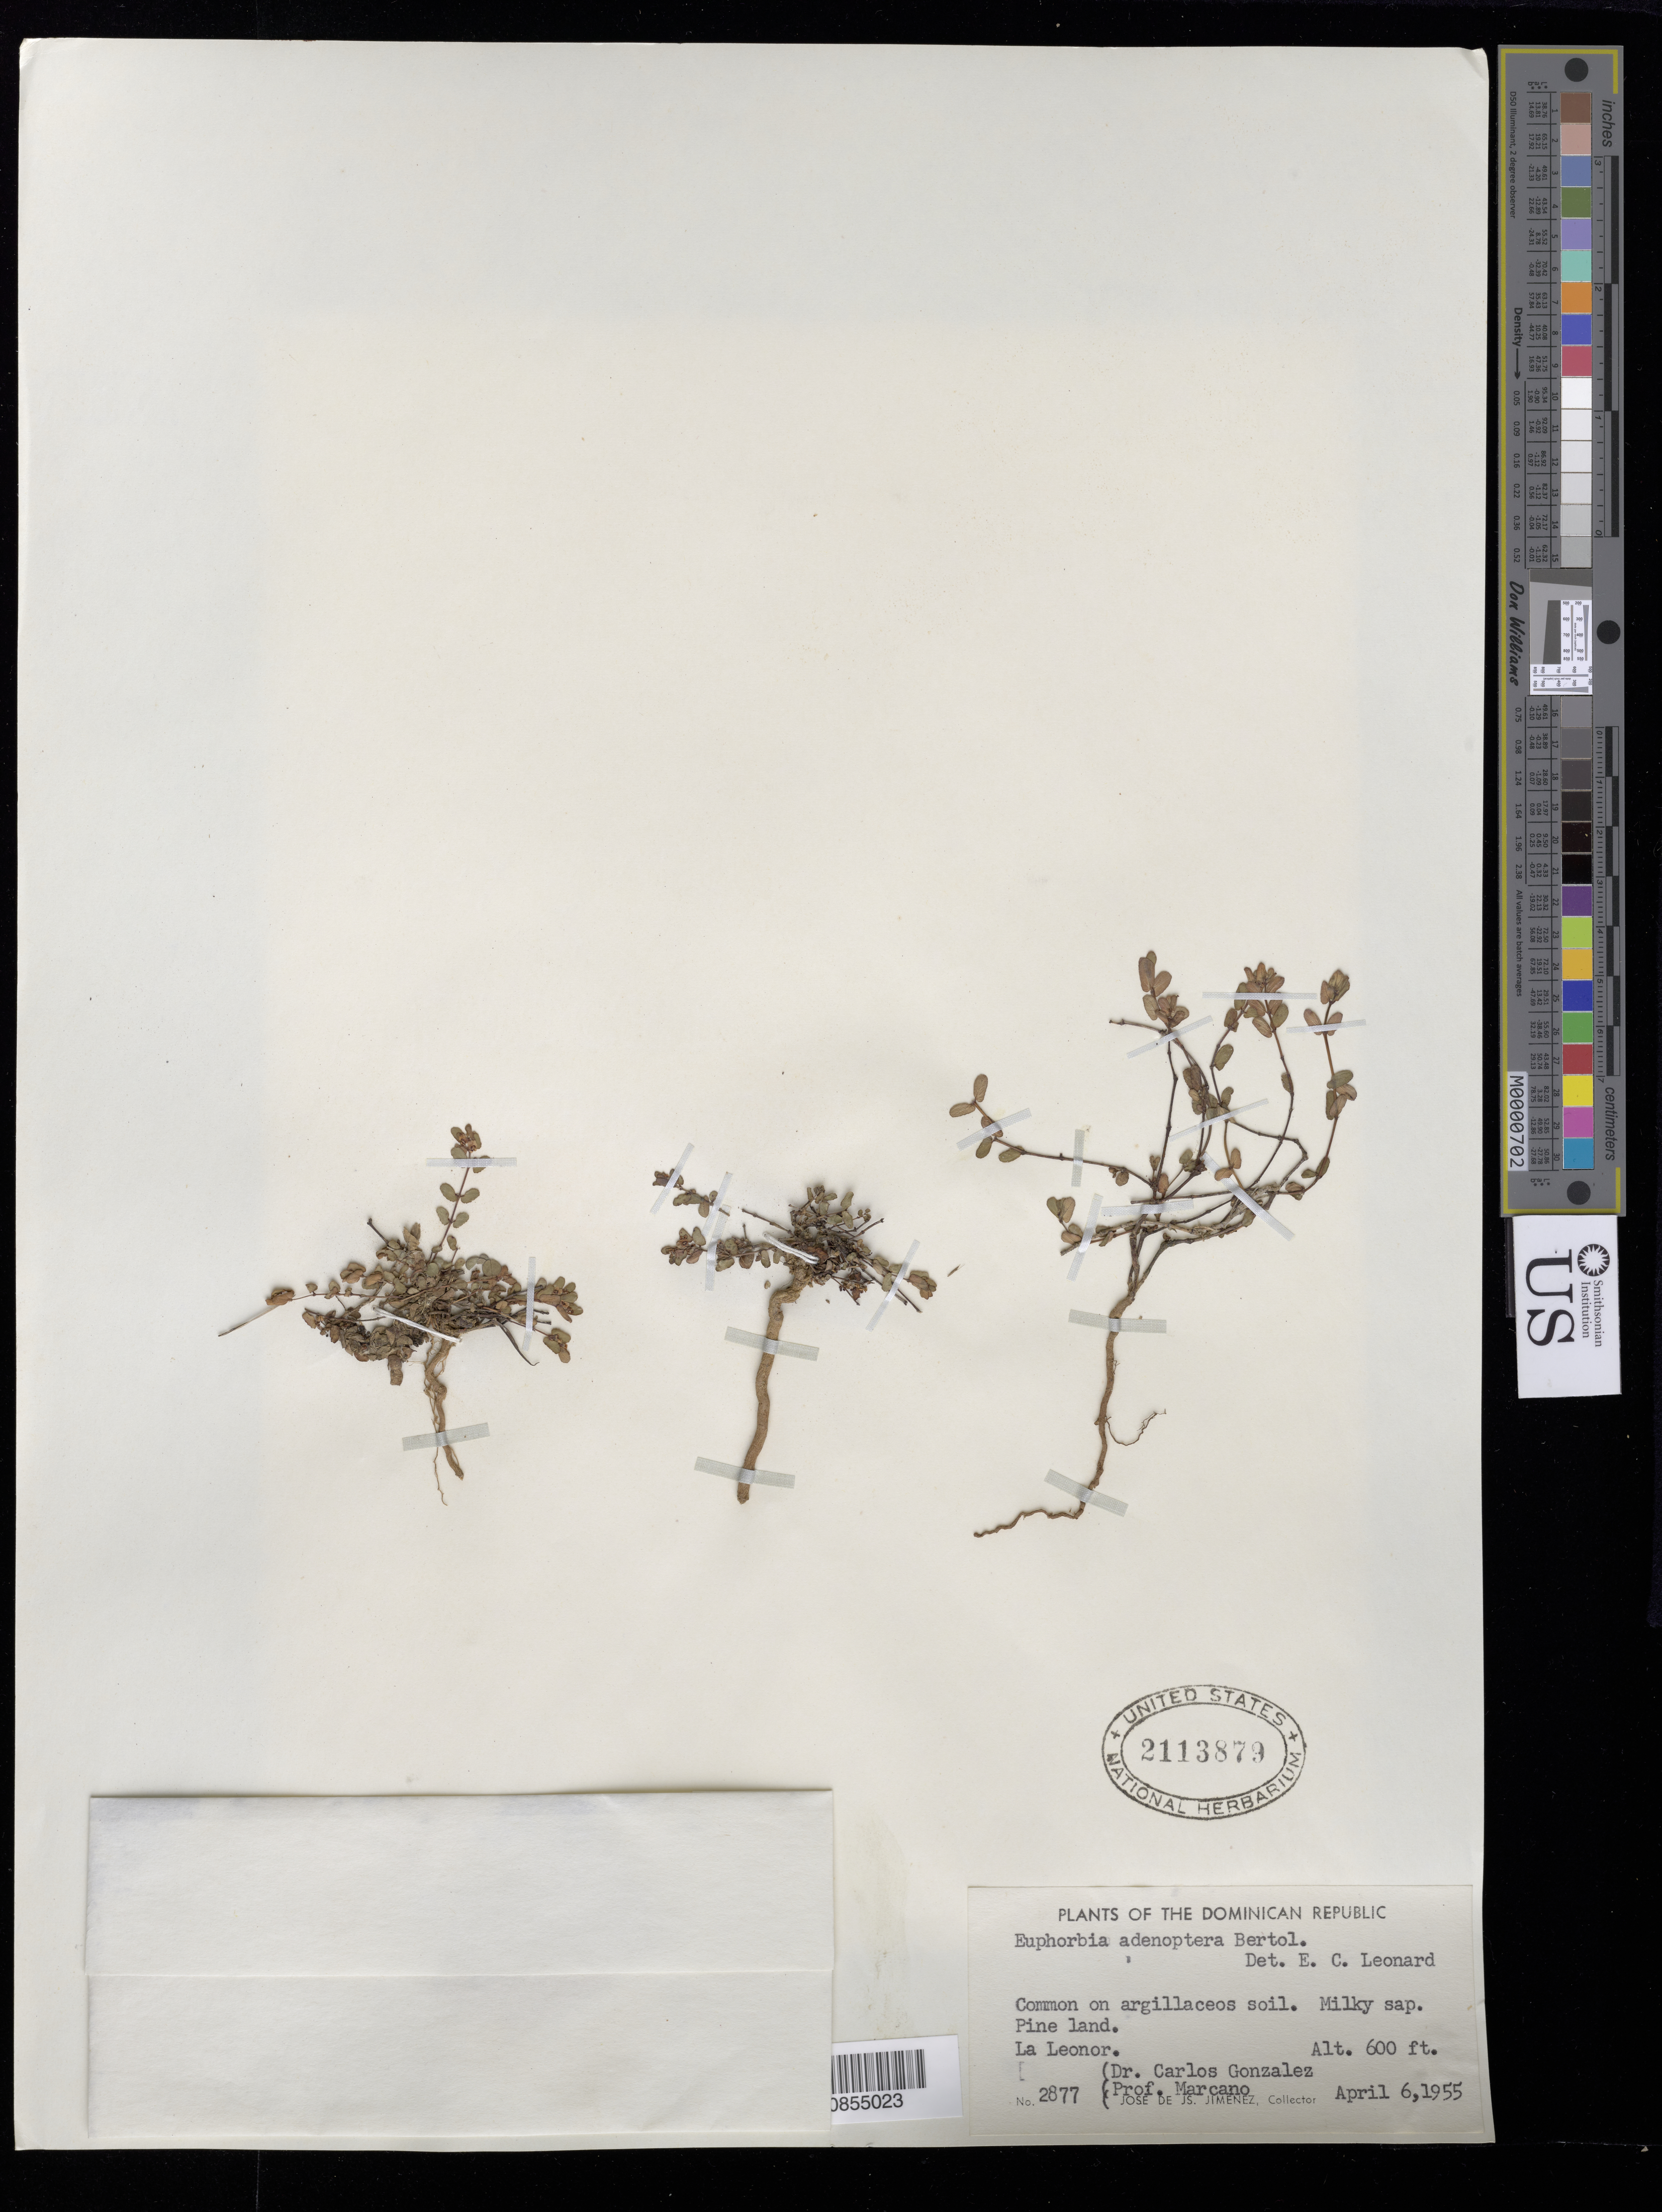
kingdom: Plantae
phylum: Tracheophyta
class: Magnoliopsida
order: Malpighiales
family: Euphorbiaceae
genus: Euphorbia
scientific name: Euphorbia adenoptera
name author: Bertol.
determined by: Leonard, Emery C., (US)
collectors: J. J. Jiménez Almonte, C. Gonzalez & E. J. Marcano F.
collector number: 2877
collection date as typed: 06 Apr 1955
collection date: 1955-04-06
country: Dominican Republic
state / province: Monte Cristi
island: Hispaniola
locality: La Leonor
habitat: On argillaceos soil in pine land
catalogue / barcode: US 2113879